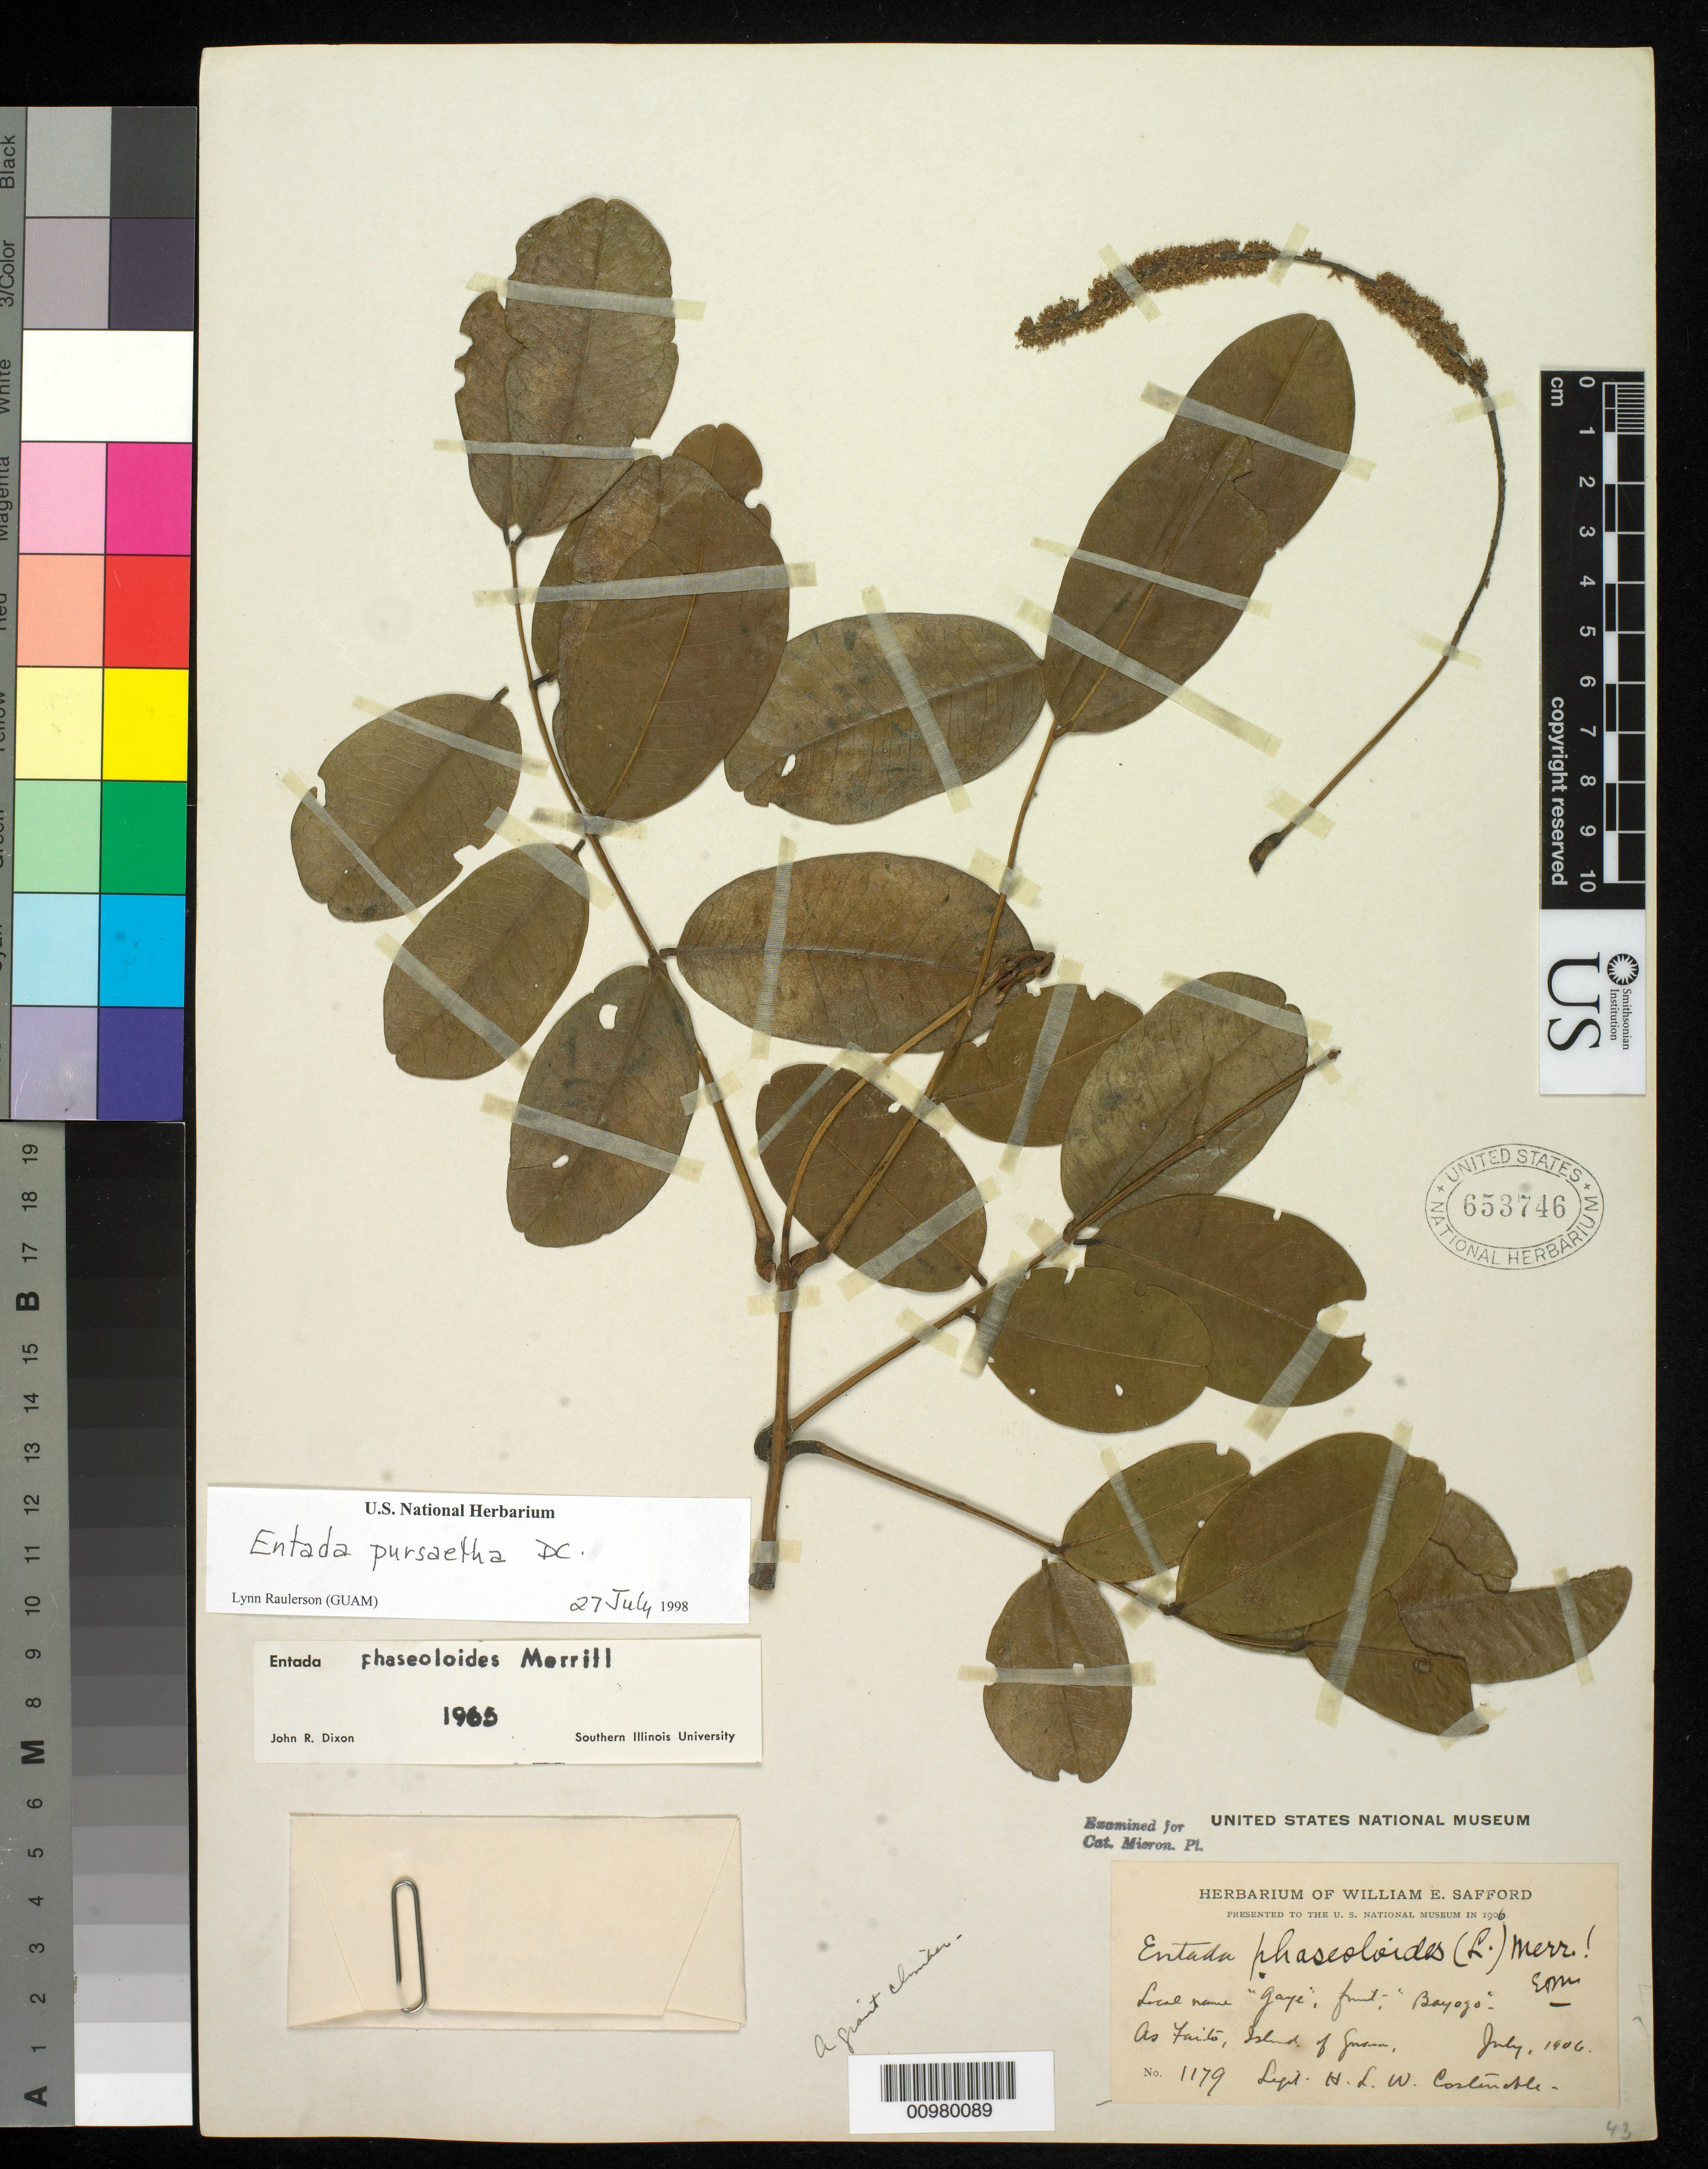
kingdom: Plantae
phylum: Tracheophyta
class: Magnoliopsida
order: Fabales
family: Fabaceae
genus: Entada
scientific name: Entada pursaetha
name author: DC.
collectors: H. Costenoble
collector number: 1179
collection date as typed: Jul 1906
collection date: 1906-07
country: Guam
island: Guam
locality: Faito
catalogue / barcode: US 653746